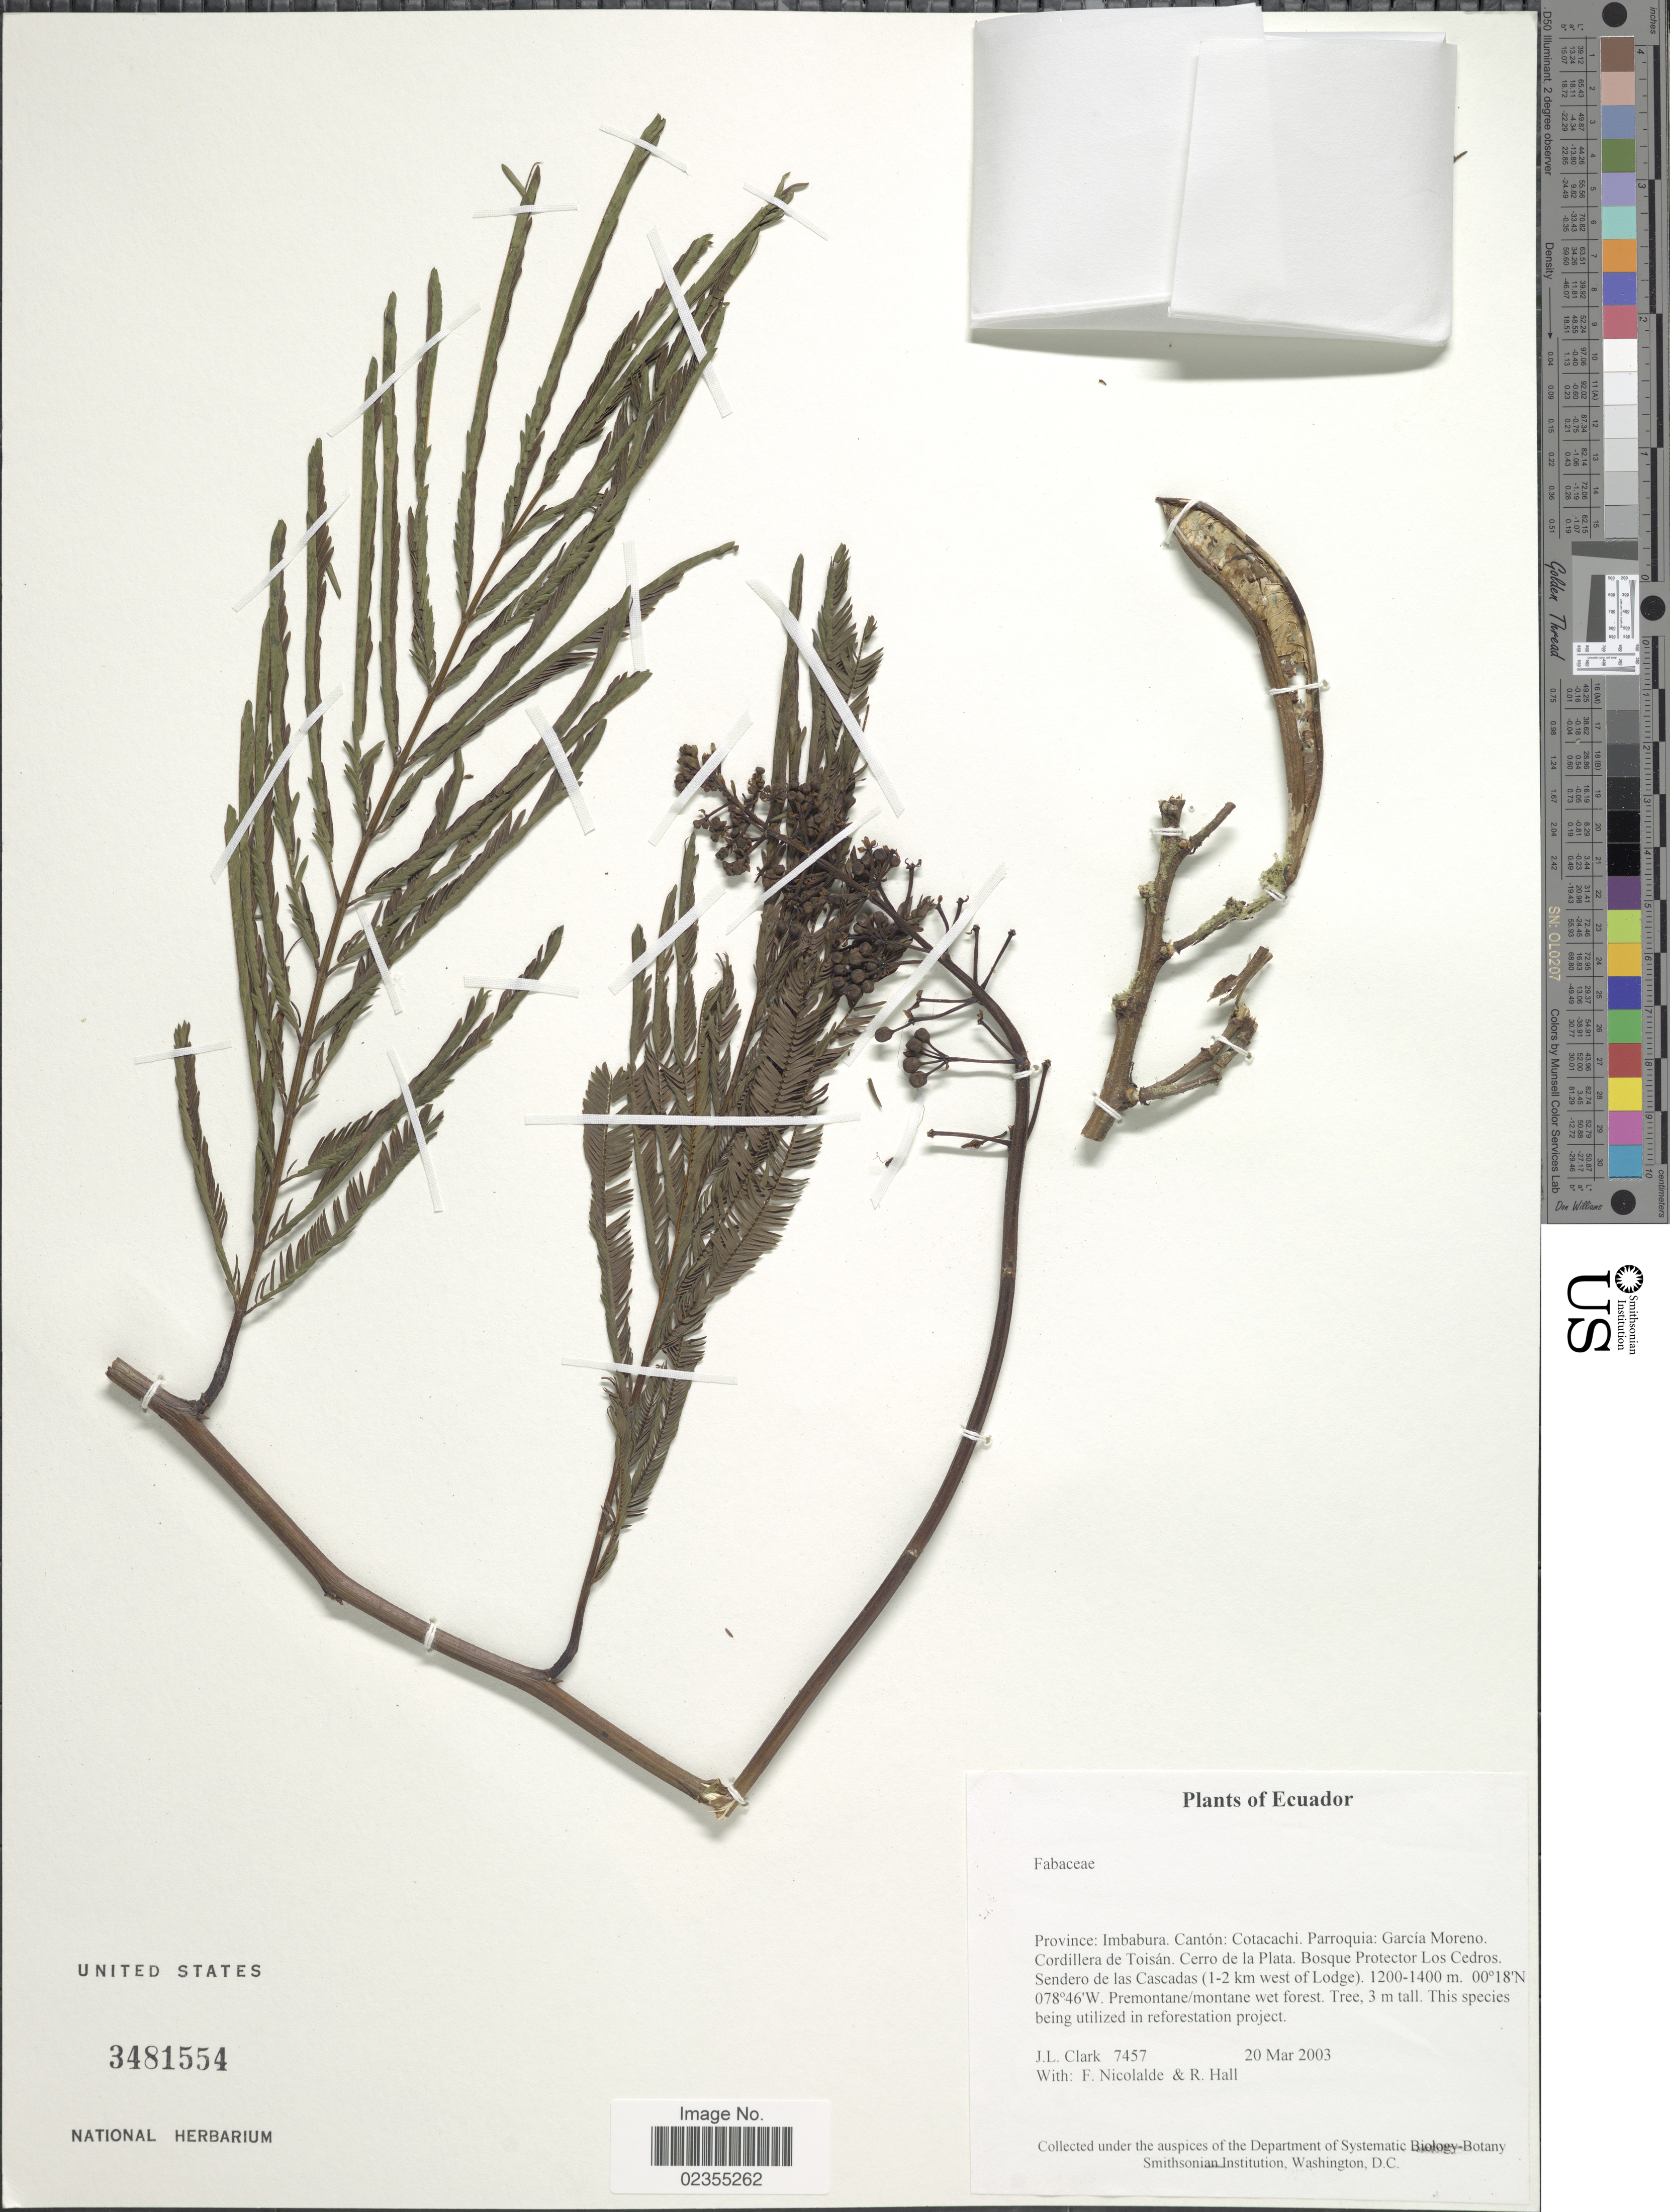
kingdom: Plantae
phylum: Tracheophyta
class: Magnoliopsida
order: Fabales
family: Fabaceae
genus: Calliandra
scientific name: Calliandra sp.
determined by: Trujillo, A. M.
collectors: J. L. Clark, F. Nicolalde & R. Hall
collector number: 7457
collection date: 2003-03-20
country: Ecuador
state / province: Imbabura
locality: Province: Imbabura. Cantón: Cotacachi. Parroquia: Garcia Moreno. Cordillera de Toisán. Cerro de la Plata. Bosque Protector Los Cedros. Sendero de las Cascadas (1-2 km west of Lodge)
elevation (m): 1200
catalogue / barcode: US 3481554